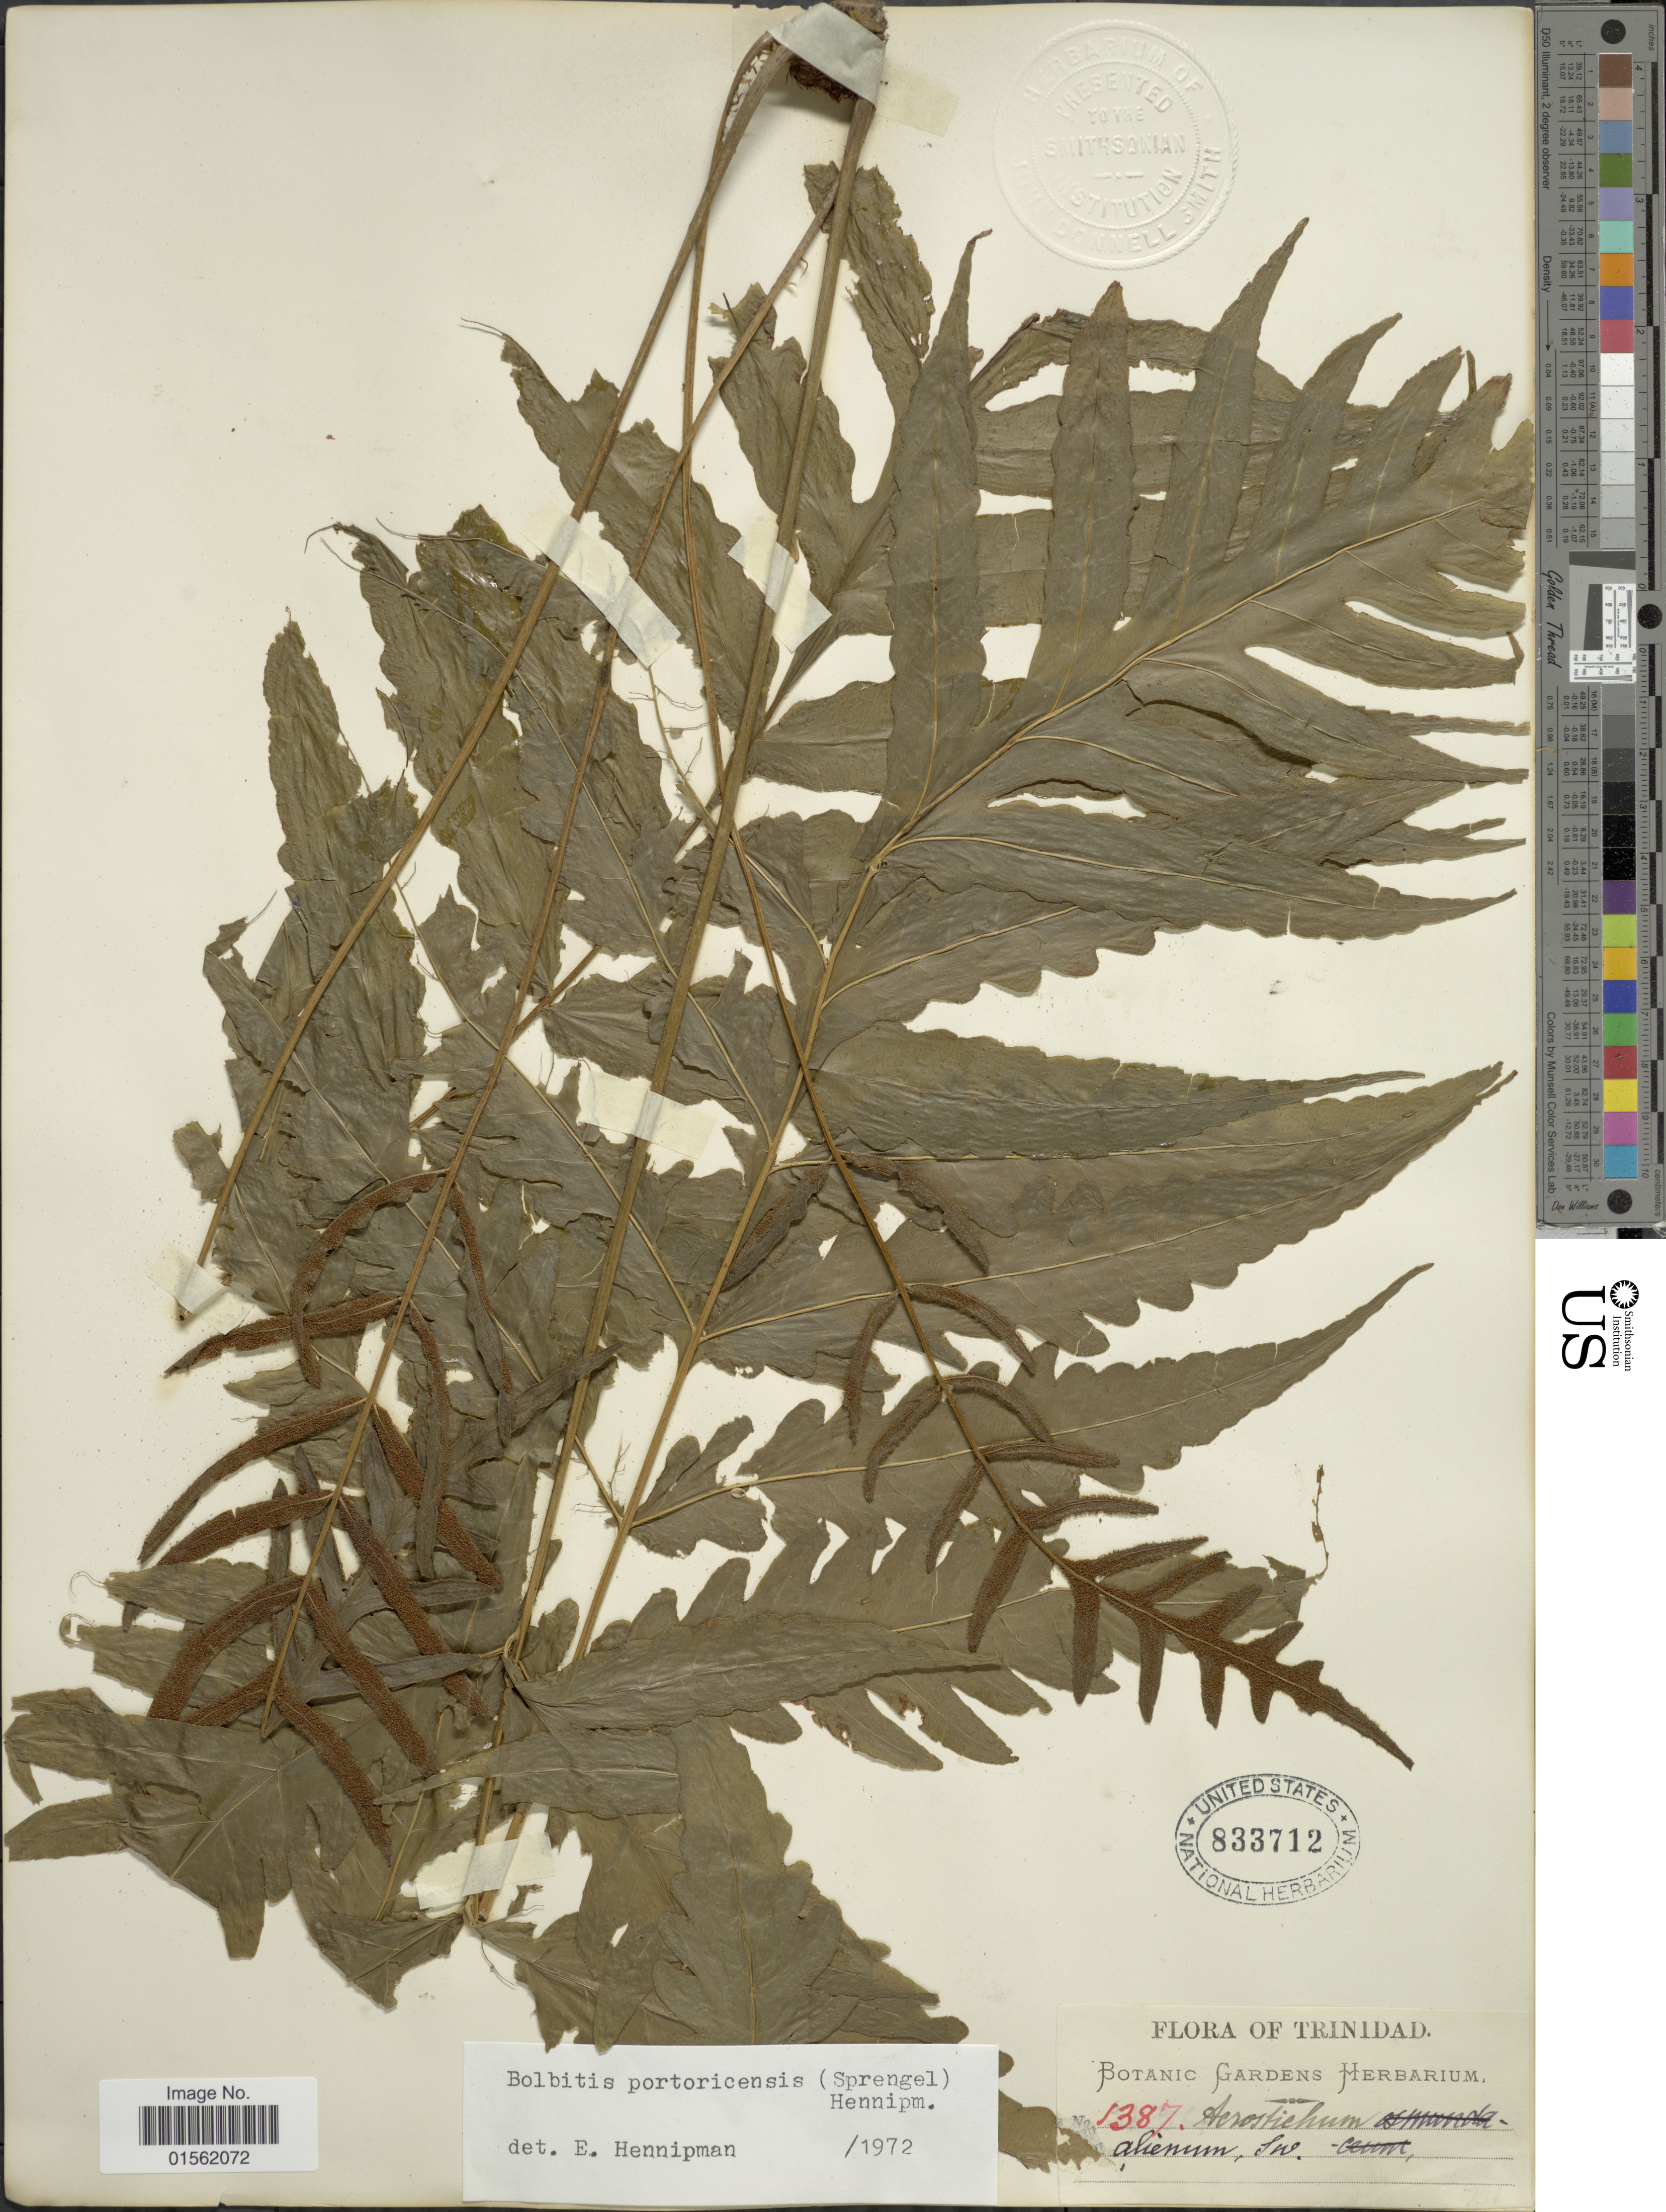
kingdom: Plantae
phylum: Tracheophyta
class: Polypodiopsida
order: Polypodiales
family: Dryopteridaceae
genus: Bolbitis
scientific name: Bolbitis portoricensis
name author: (Spreng.) Hennipman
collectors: Botanic Gardens Herbarium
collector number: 1387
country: Trinidad and Tobago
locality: Trinidad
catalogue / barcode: US 833712